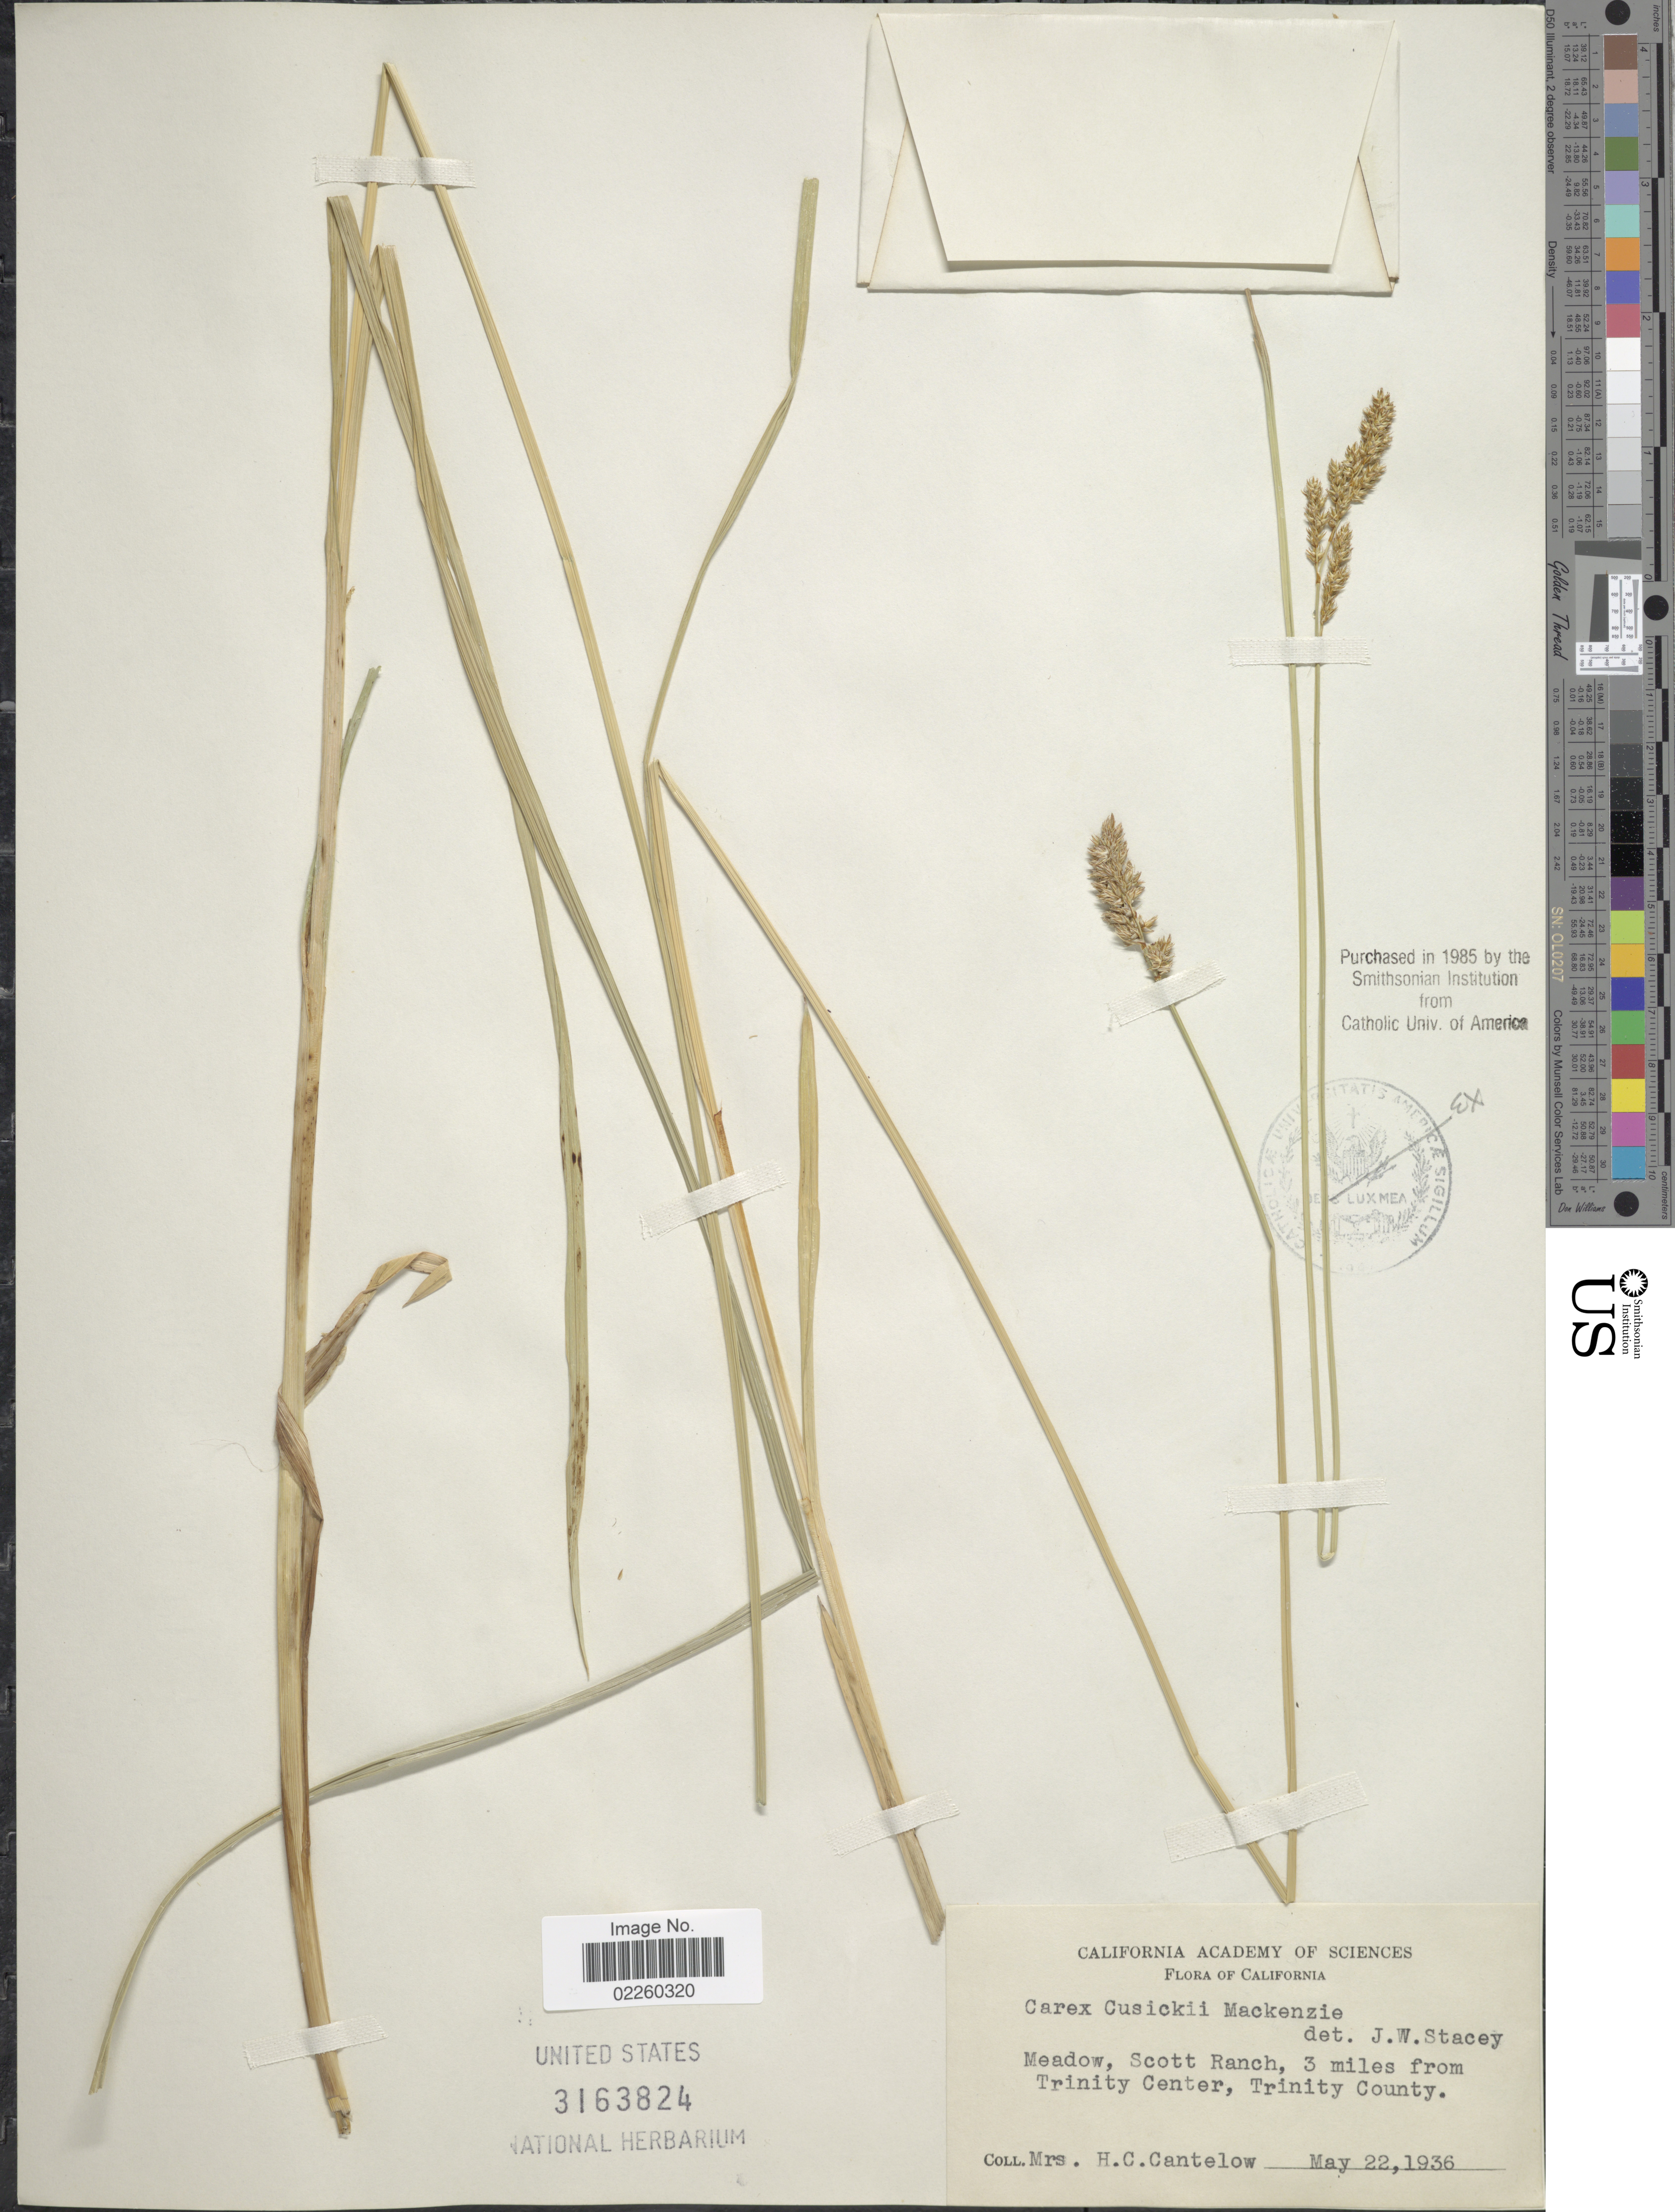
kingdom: Plantae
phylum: Tracheophyta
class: Liliopsida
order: Poales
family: Cyperaceae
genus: Carex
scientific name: Carex cusickii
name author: Mack.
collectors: H. Cantelow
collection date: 1936-05-22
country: United States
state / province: California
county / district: Trinity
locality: Meadow, Scott Ranch, 3 miles from Trinity Center, Trinity County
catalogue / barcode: US 3163824